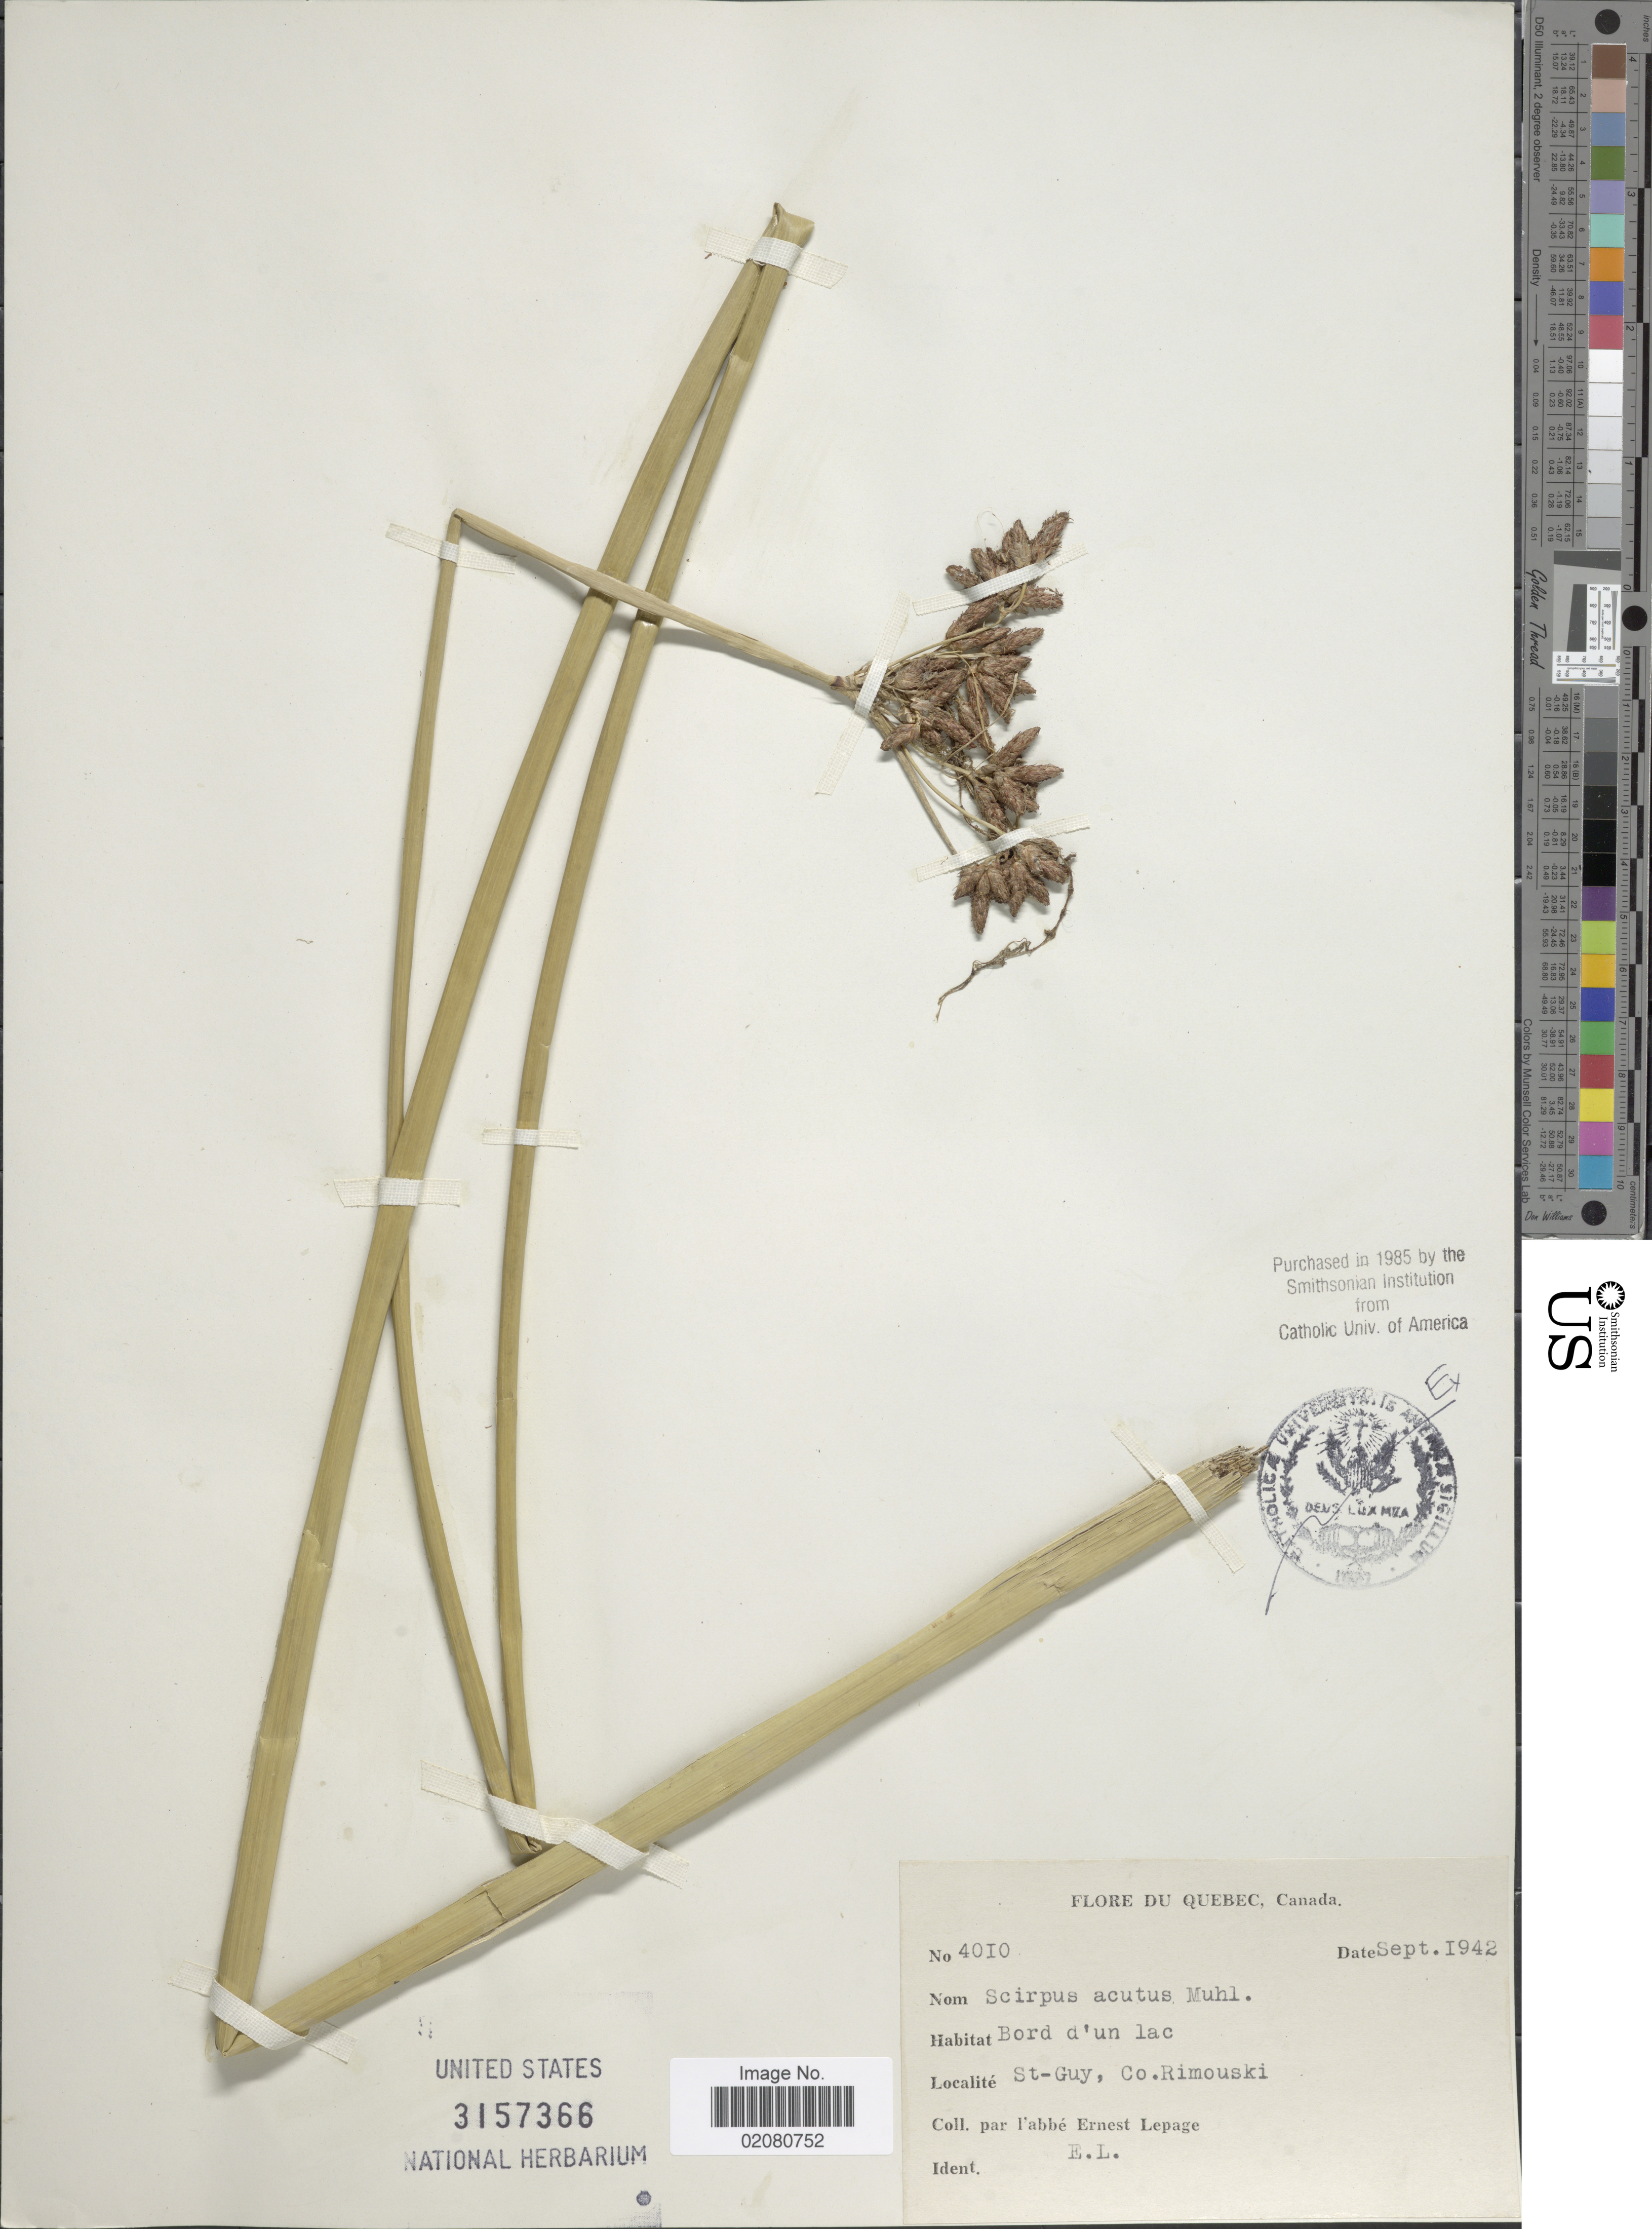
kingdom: Plantae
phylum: Tracheophyta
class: Liliopsida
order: Poales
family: Cyperaceae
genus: Schoenoplectus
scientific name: Schoenoplectus acutus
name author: (Muhl. ex Bigelow) Á. Löve & D. Löve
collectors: E. Lepage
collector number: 4010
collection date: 1942-09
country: Canada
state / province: Quebec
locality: Quebec, Canada, St-Guy, Co. Rimouski.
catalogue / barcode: US 3157366